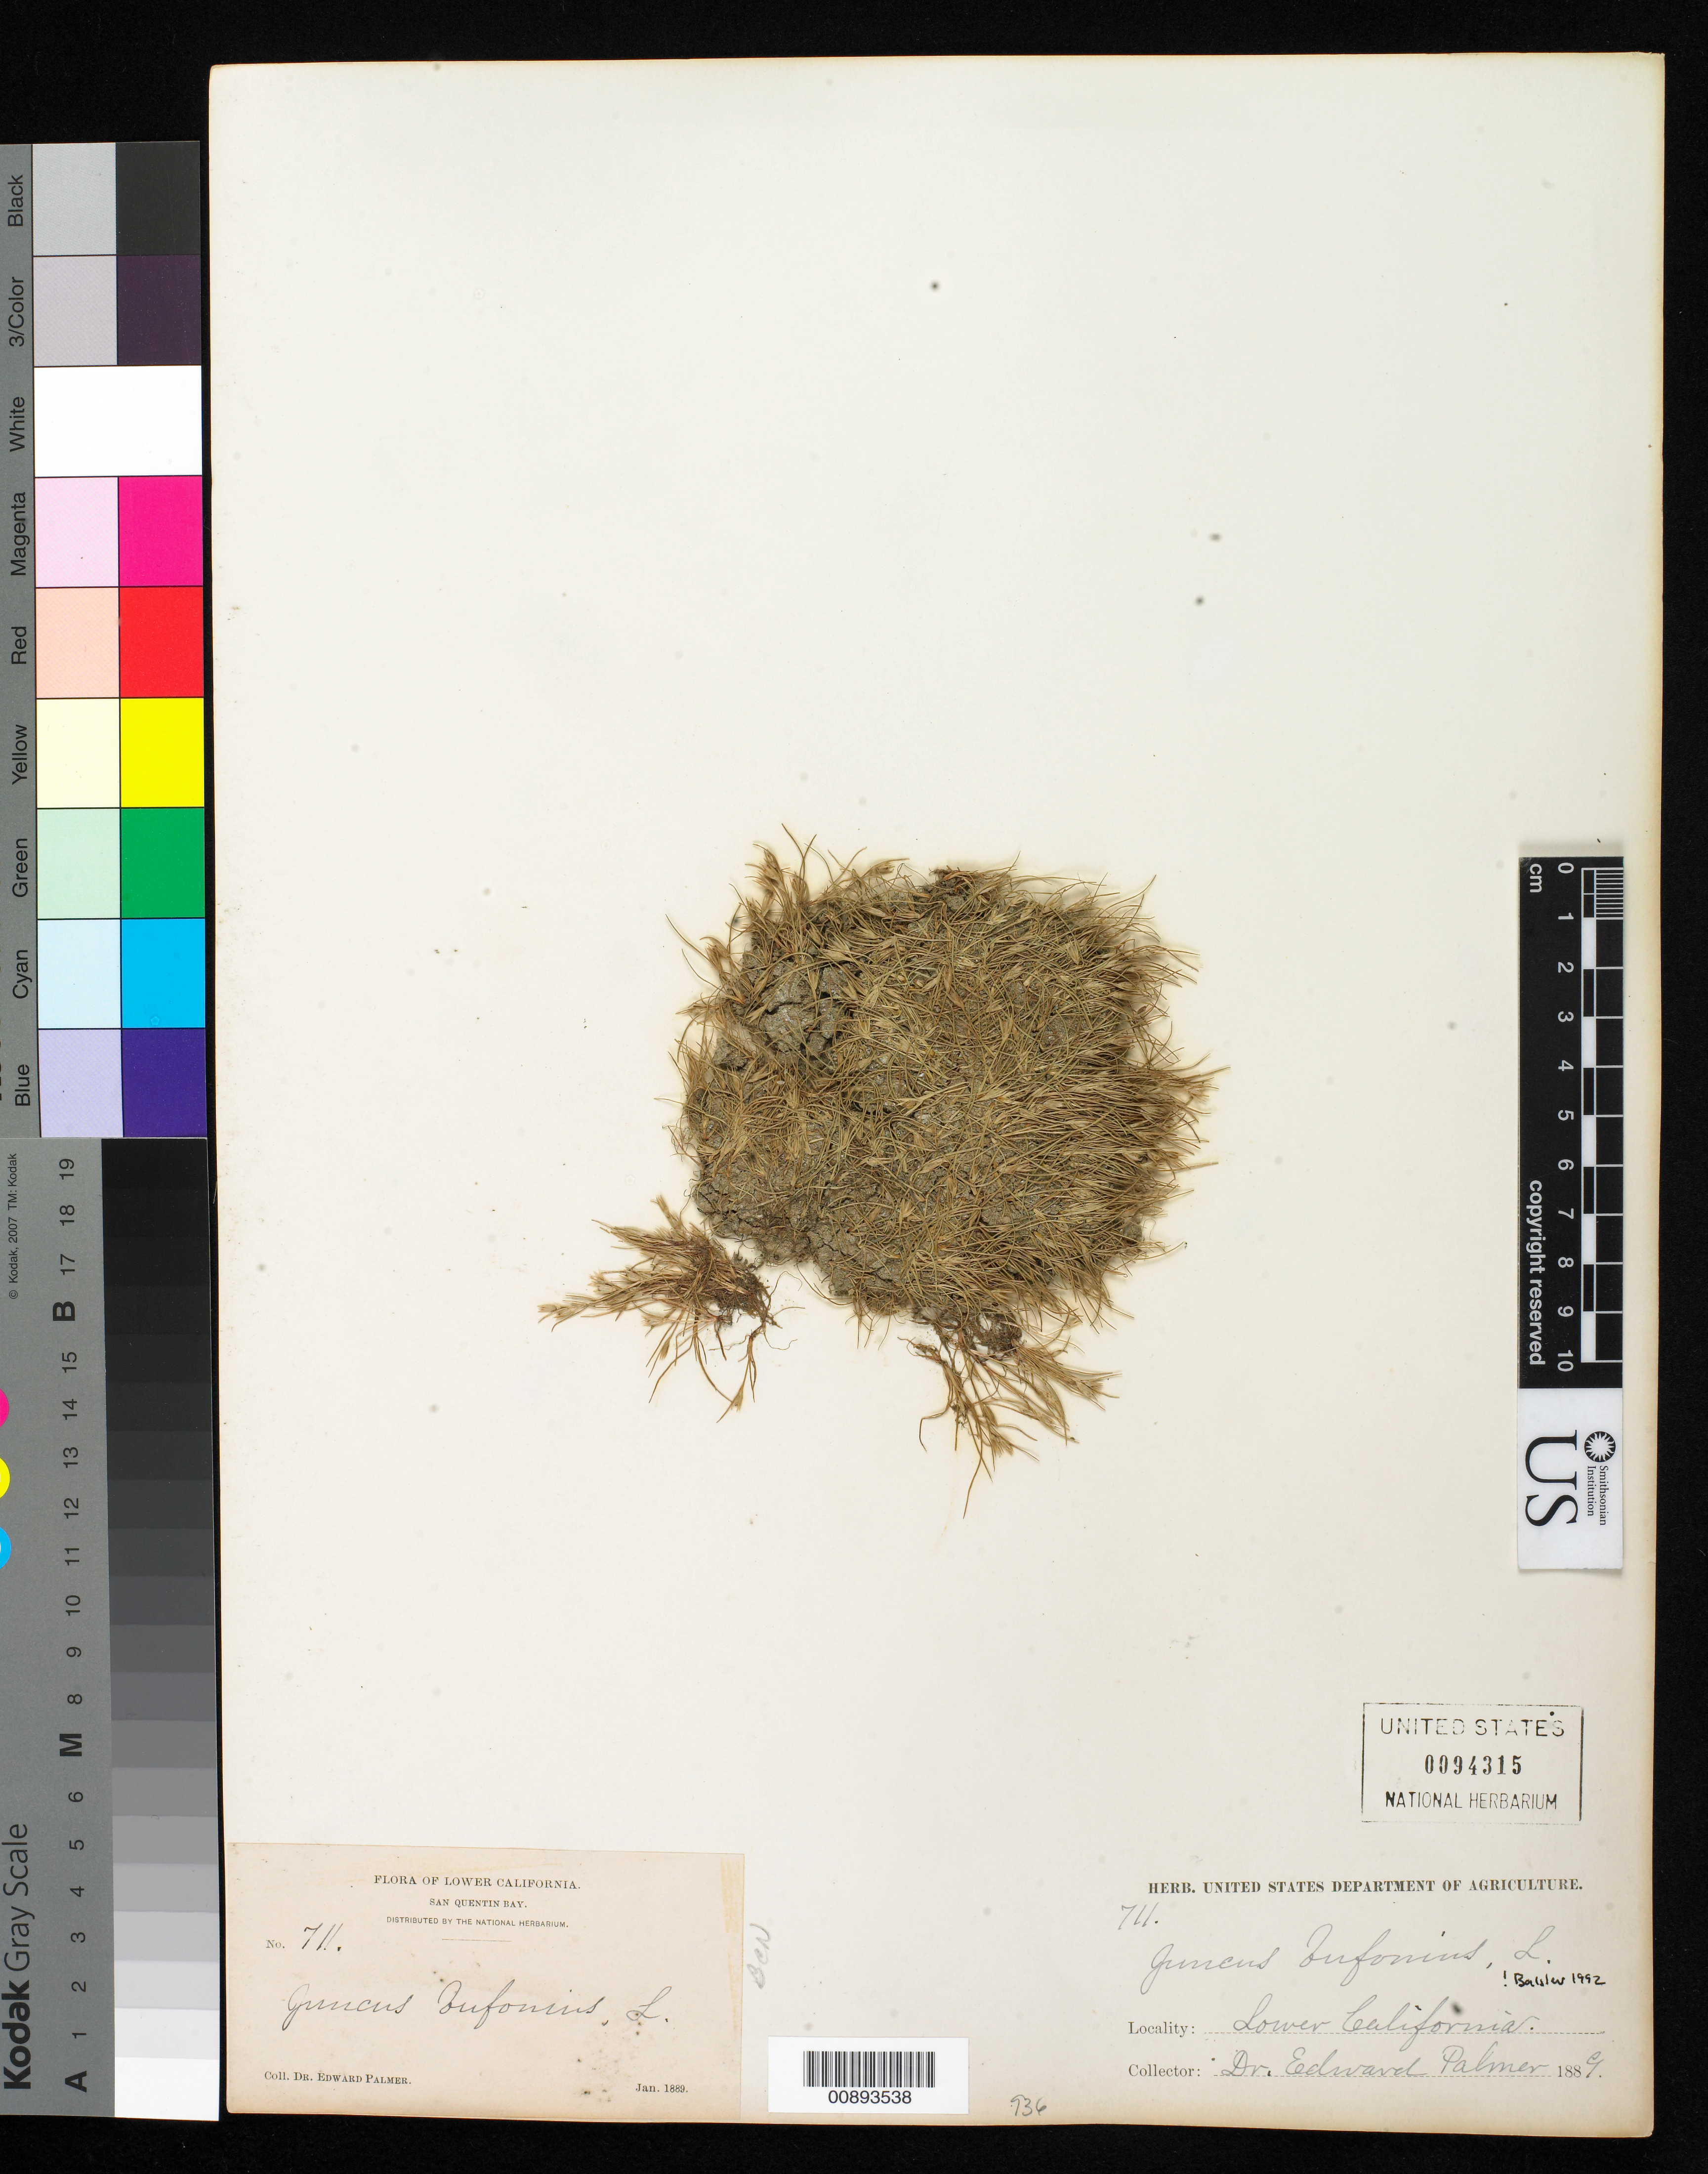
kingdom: Plantae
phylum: Tracheophyta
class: Liliopsida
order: Poales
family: Juncaceae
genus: Juncus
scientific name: Juncus bufonius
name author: L.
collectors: E. Palmer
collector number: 711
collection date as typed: Jan 1889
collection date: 1889-01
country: Mexico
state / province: Baja California Norte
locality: San Quentin Bay, Baja California.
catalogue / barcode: US 94315